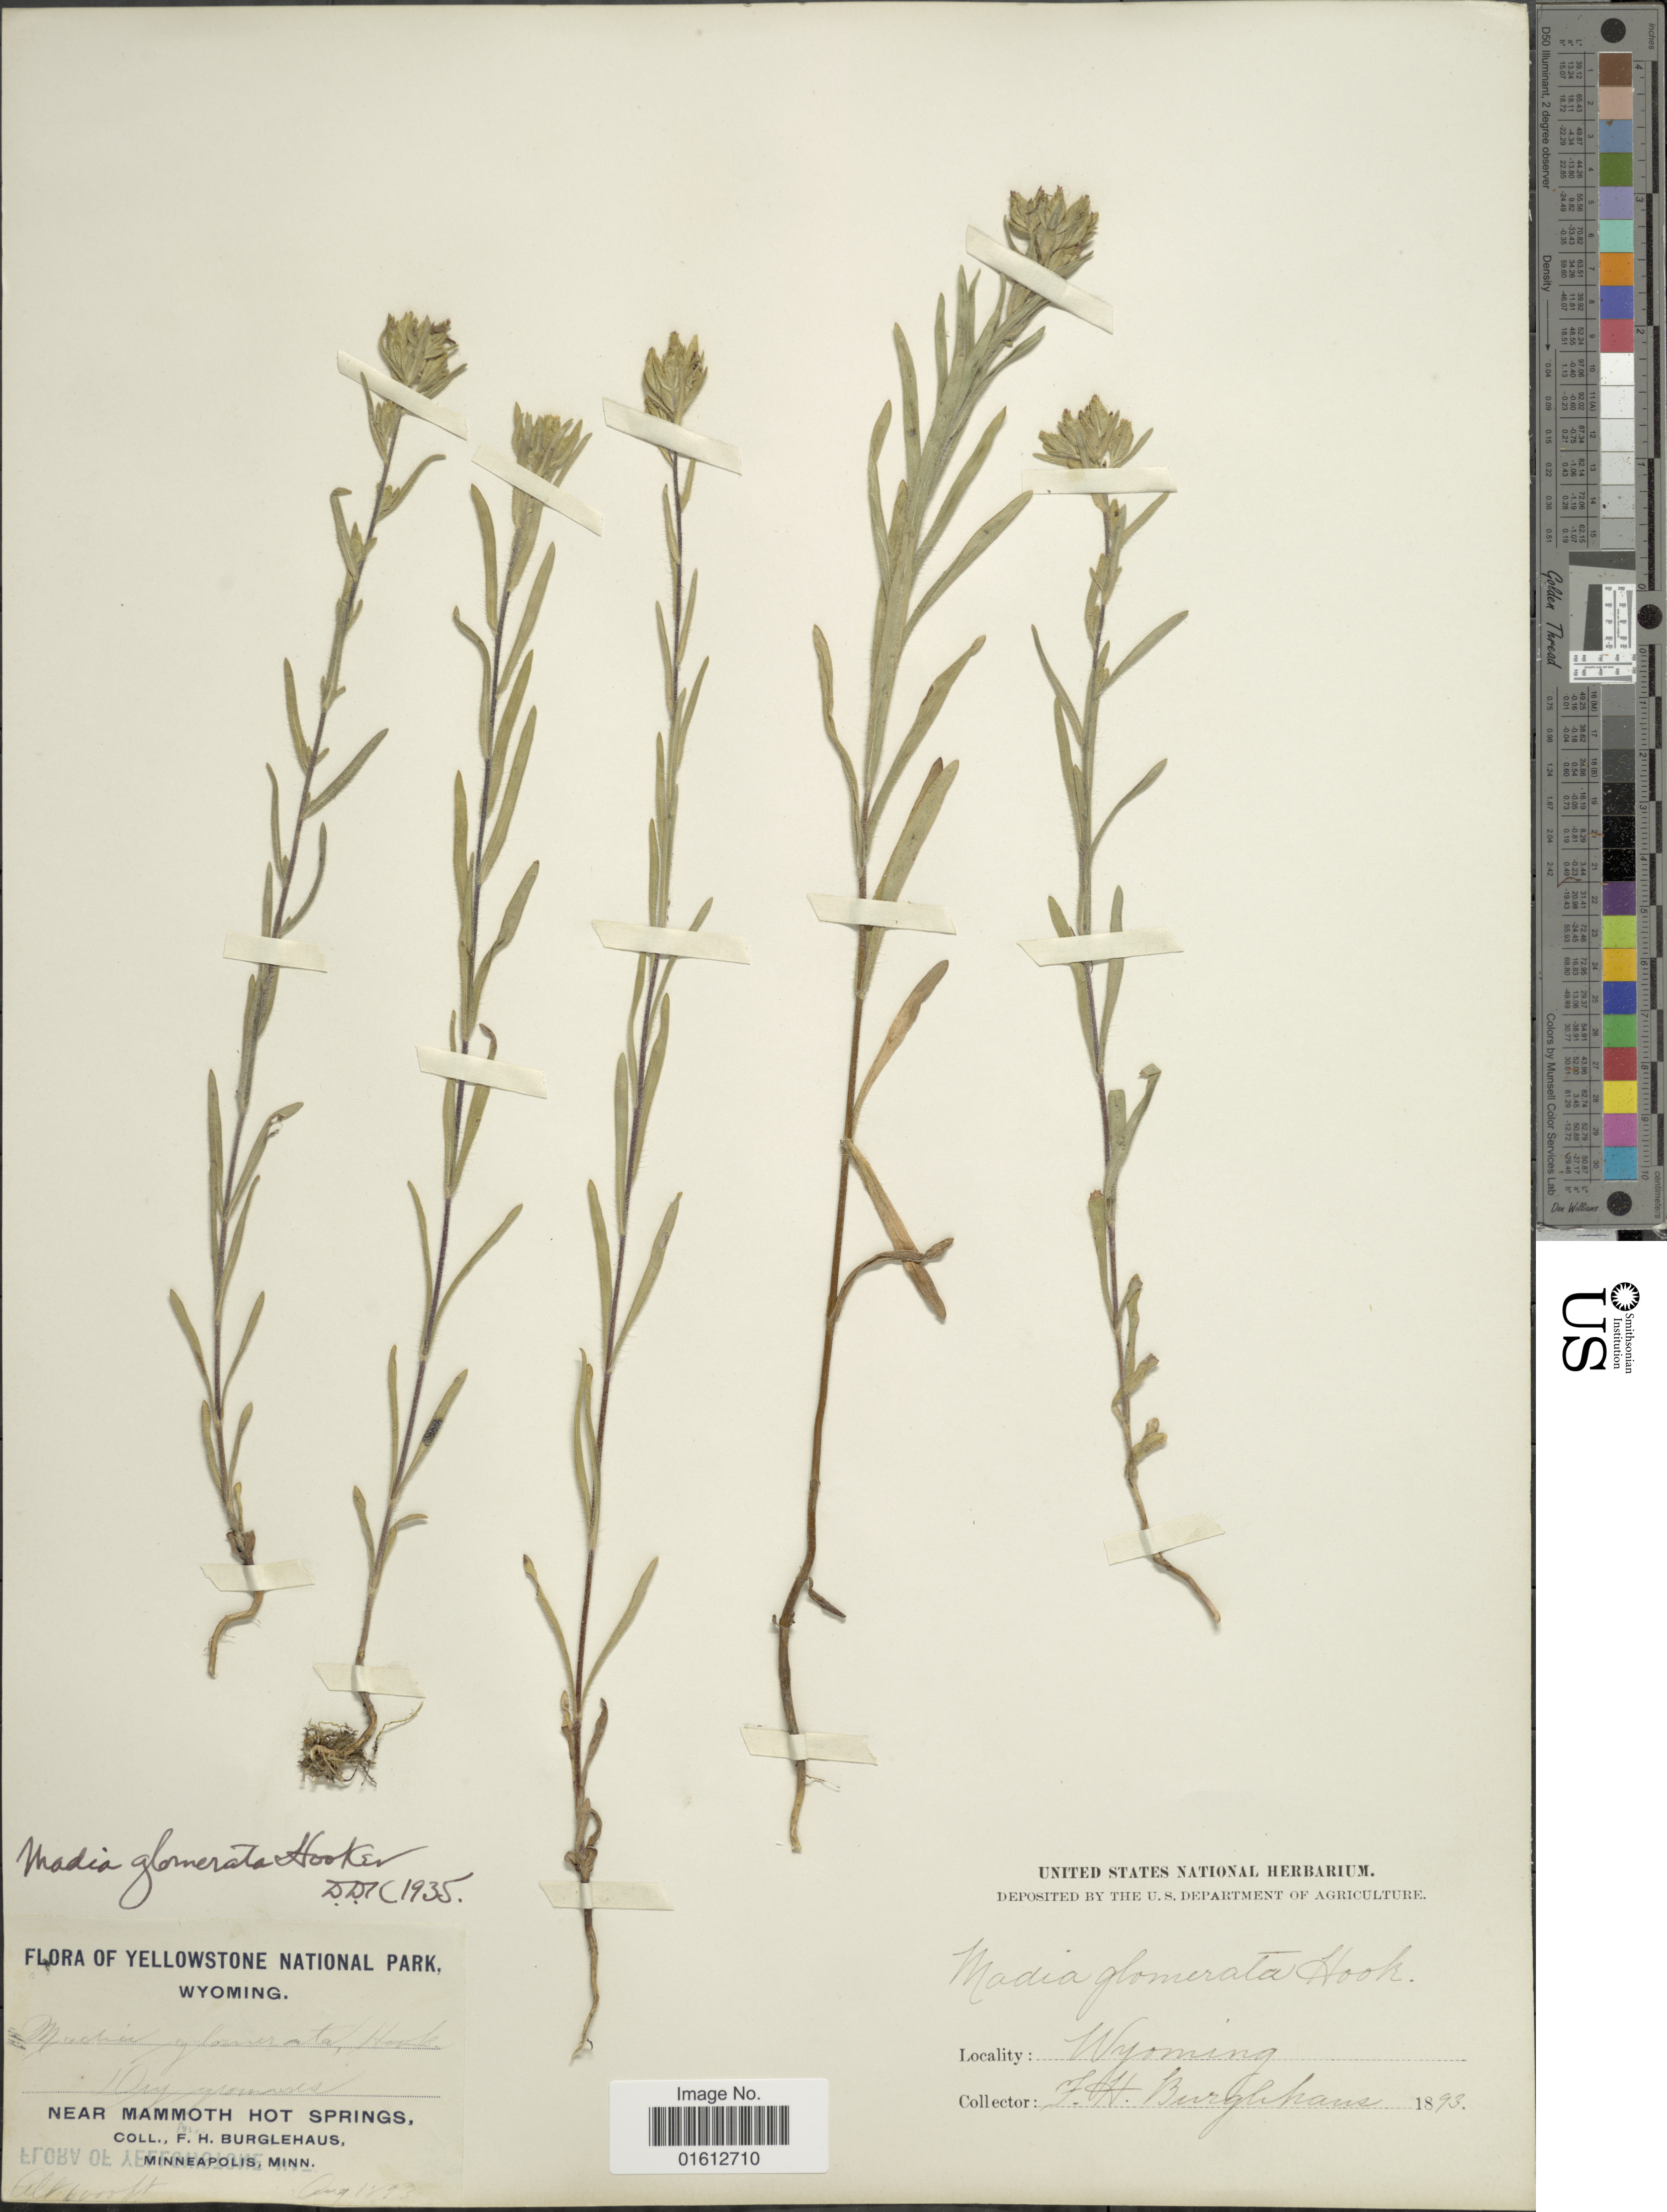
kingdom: Plantae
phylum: Tracheophyta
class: Magnoliopsida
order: Asterales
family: Asteraceae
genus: Madia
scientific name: Madia glomerata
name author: Hook.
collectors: F. Burglehaus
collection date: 1893-08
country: United States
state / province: Wyoming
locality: Yellowstone National Park. Near Mammoth Hot Springs.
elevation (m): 1829